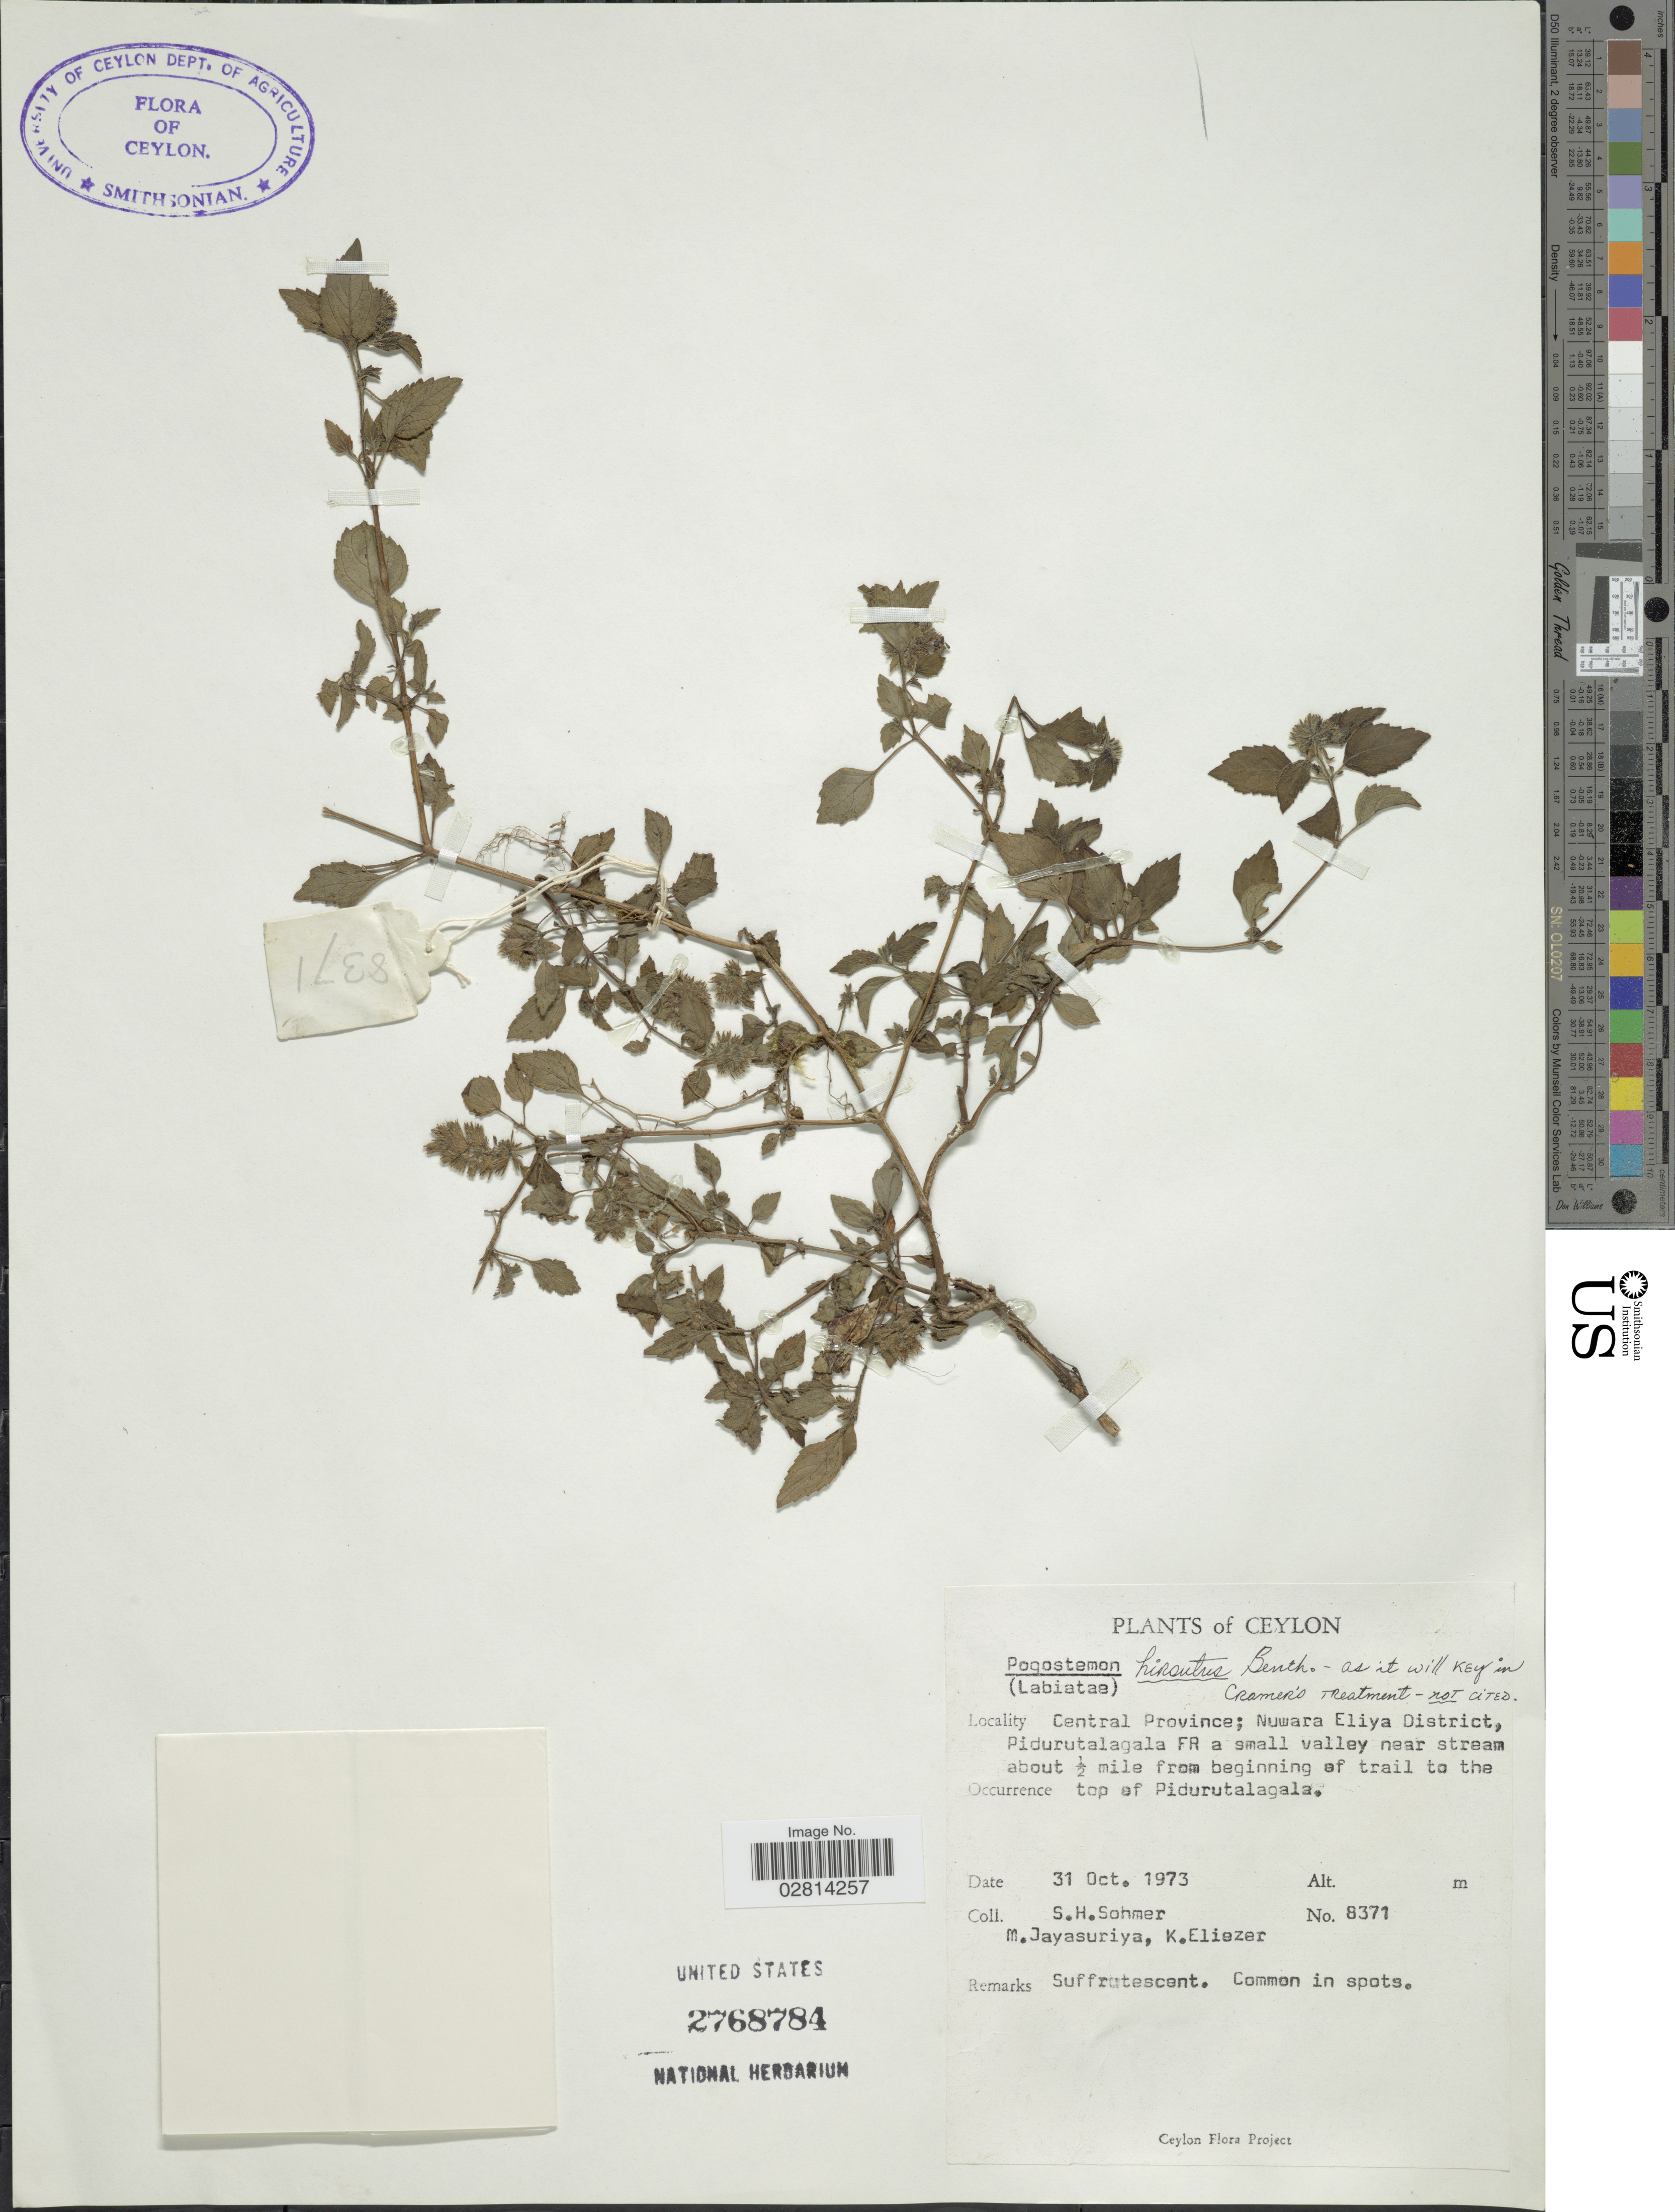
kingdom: Plantae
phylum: Tracheophyta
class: Magnoliopsida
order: Lamiales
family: Lamiaceae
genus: Pogostemon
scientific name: Pogostemon hirsutus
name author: Benth.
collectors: S. H. Sohmer, M. Jayasuriya & K. Eliezer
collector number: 8371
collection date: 1973-10-31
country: Sri Lanka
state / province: Central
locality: Ceylon. Nuwara Eliya District, Pidurutalagala FR a small valley near stream about ½ mile from beginning of trail to the top of Pidurutalagala.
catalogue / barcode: US 2768784